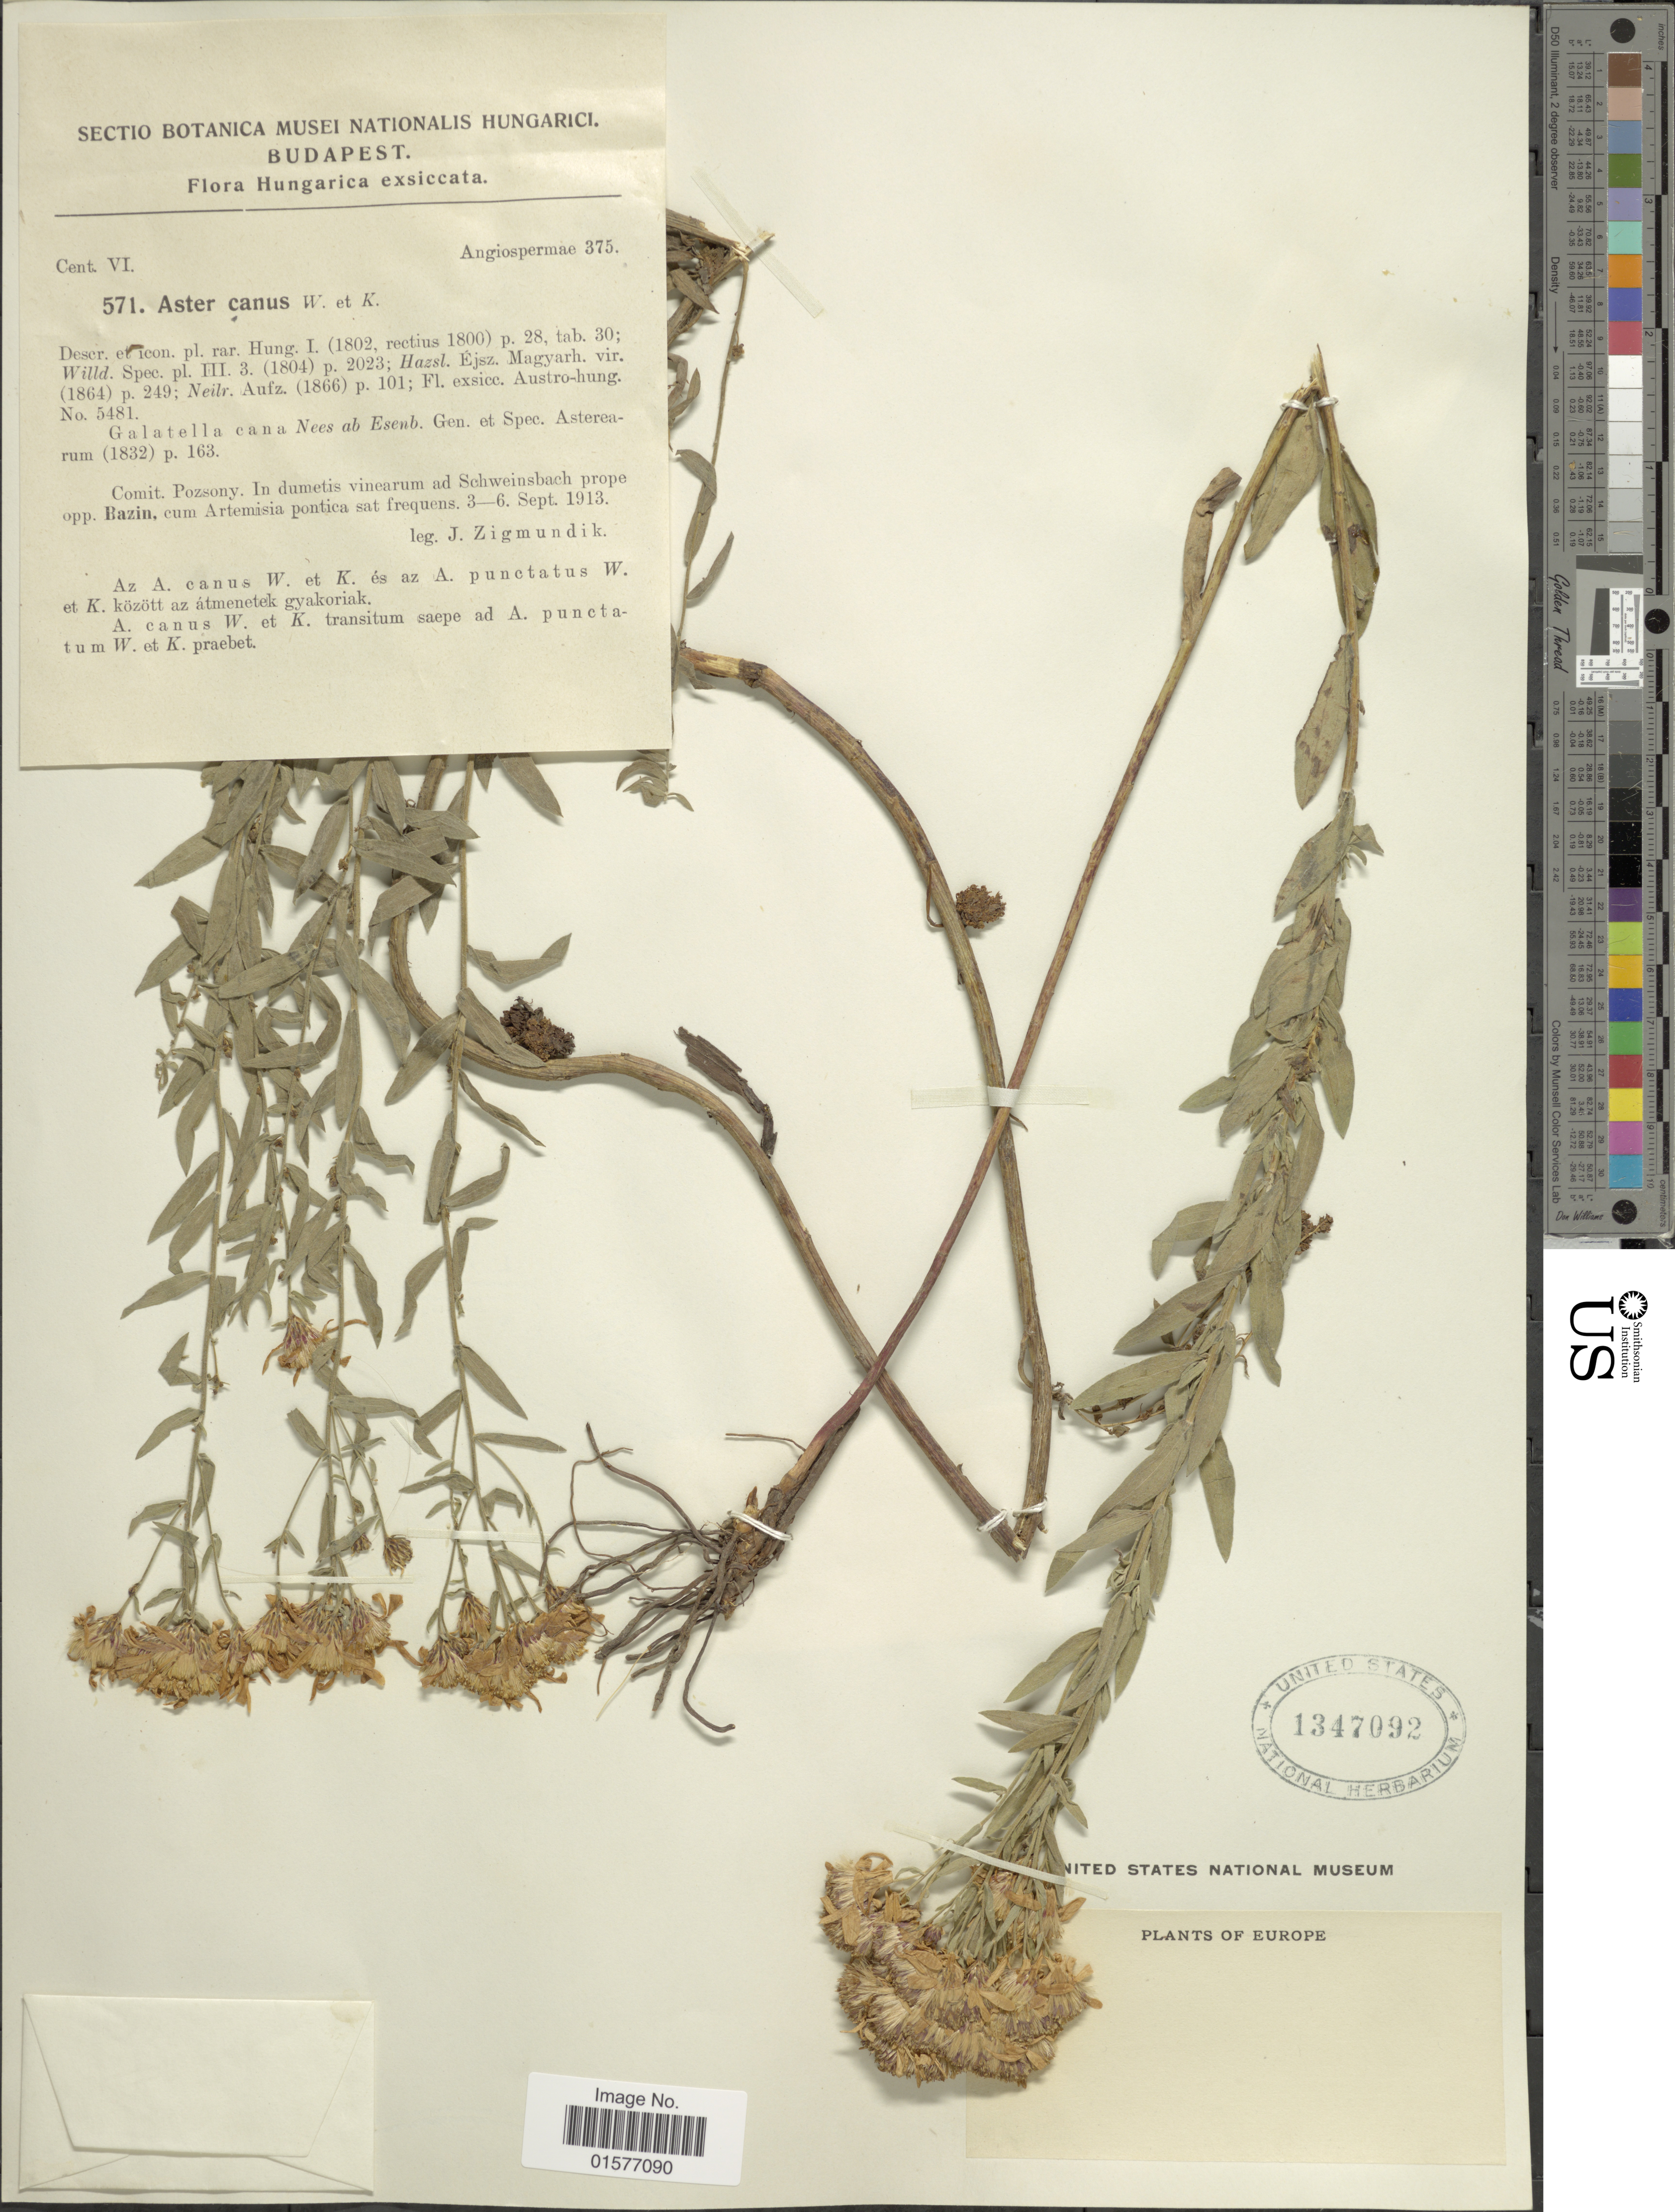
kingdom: Plantae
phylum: Tracheophyta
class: Magnoliopsida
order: Asterales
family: Asteraceae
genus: Galatella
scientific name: Galatella cana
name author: (Waldst. & Kit.) Nees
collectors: J. Zigmundik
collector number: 571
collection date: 1913-09-03/1913-09-06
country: Hungary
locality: Comit, Pozsony, In dumetis venarum ad Schweinbach prope opp. Bazin, cum Artemisia pontica sat frequens [interpreted]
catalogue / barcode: US 1347092